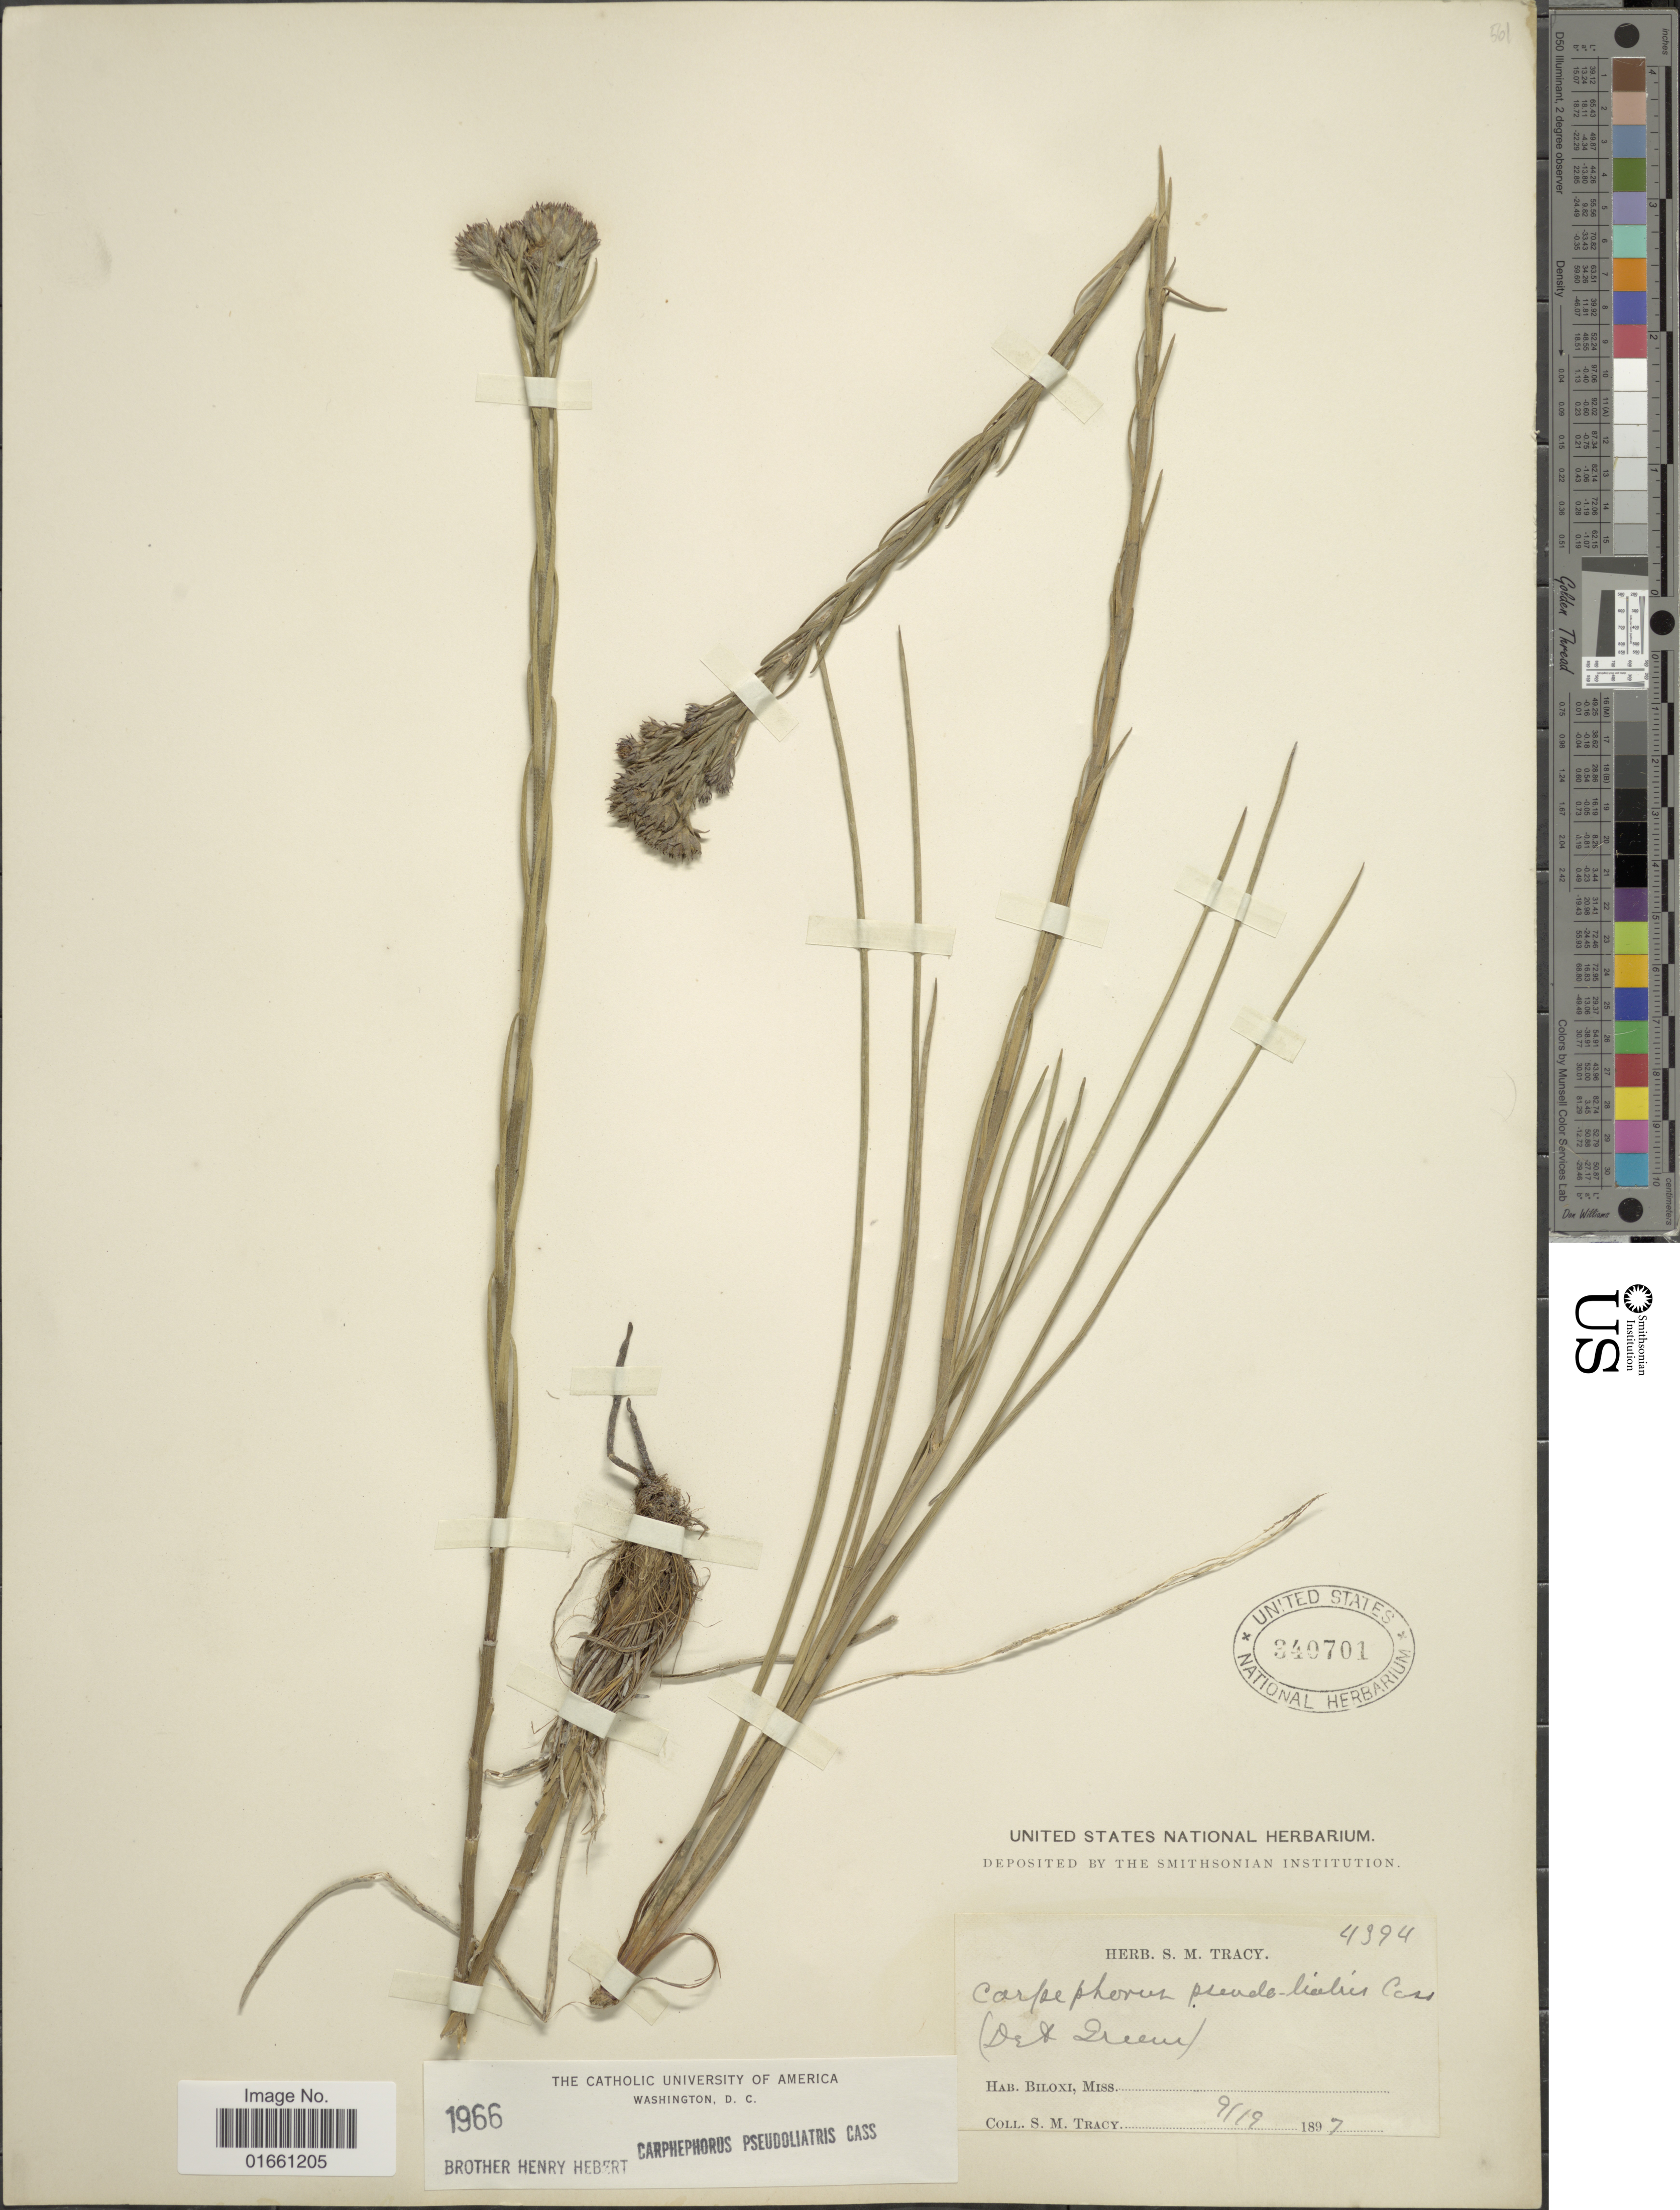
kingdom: Plantae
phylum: Tracheophyta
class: Magnoliopsida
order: Asterales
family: Asteraceae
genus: Carphephorus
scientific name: Carphephorus pseudoliatris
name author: Cass.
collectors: S. M. Tracy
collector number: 4394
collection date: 1897-09-19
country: United States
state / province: Mississippi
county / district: Harrison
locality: Biloxi.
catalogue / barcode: US 340701